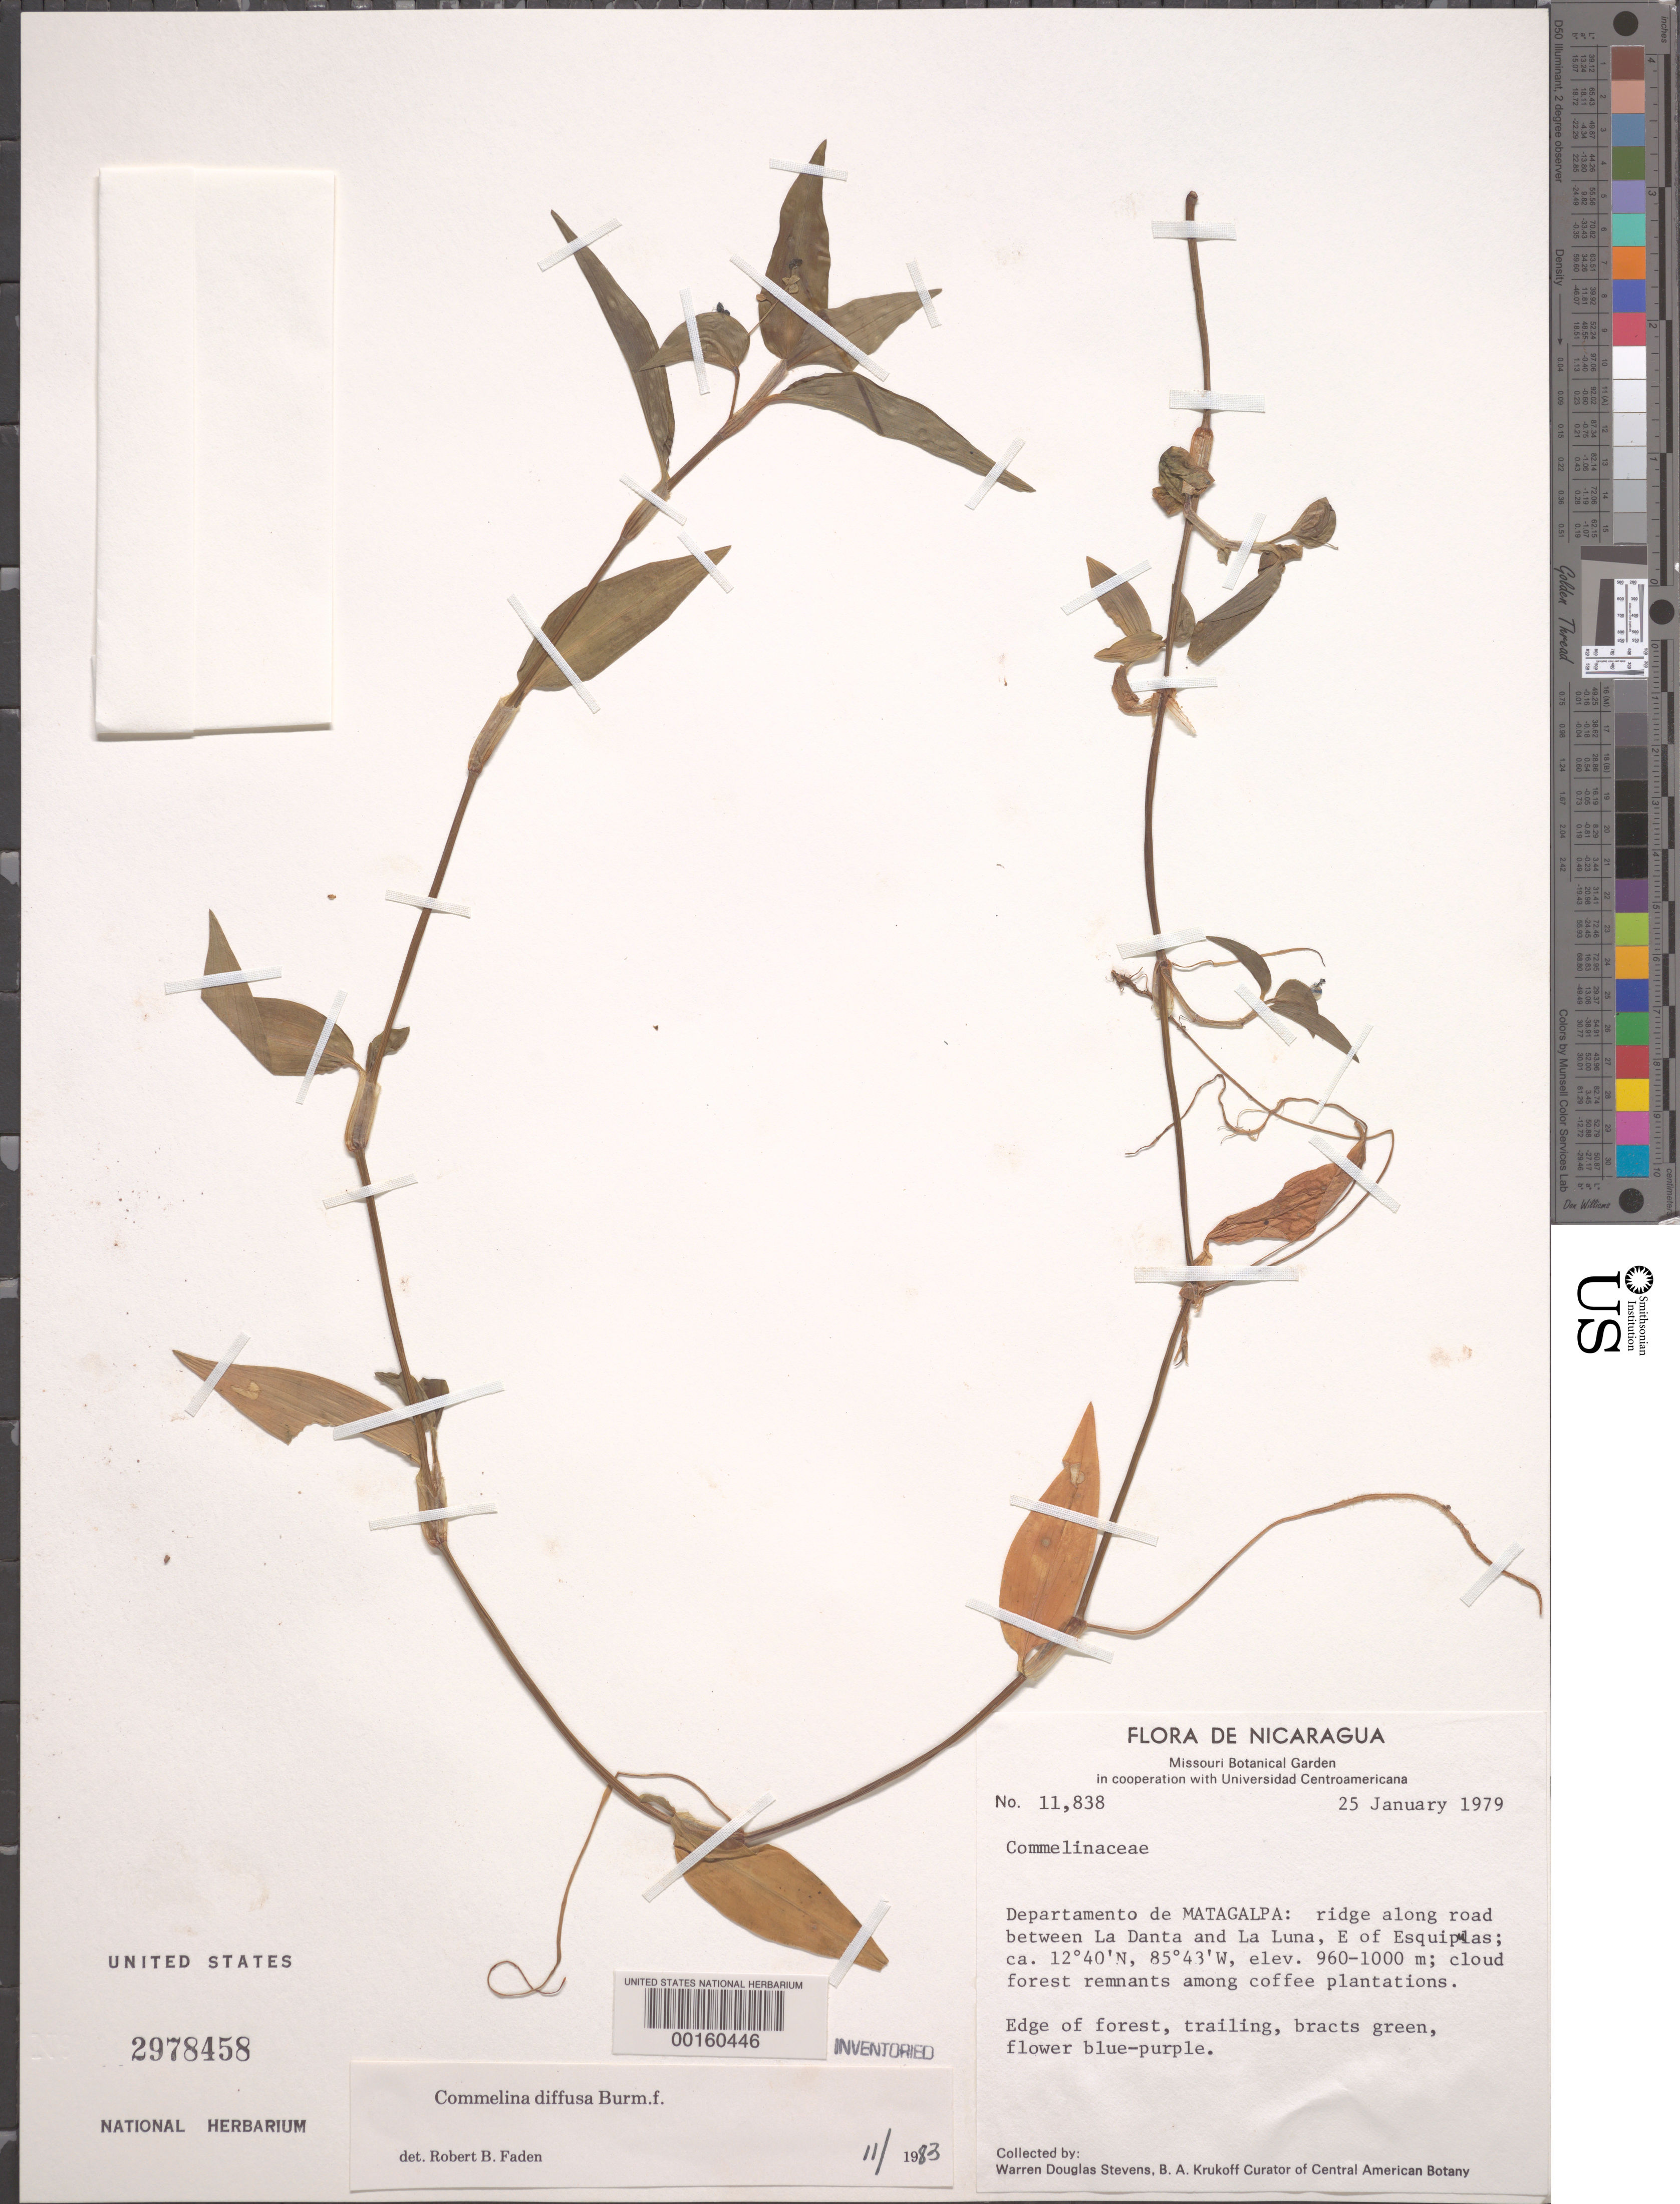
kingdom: Plantae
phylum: Tracheophyta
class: Liliopsida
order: Commelinales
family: Commelinaceae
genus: Commelina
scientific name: Commelina diffusa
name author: Burm. f.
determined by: Faden, Robert B., (US), Smithsonian Institution - National Museum of Natural History (UNITED STATES)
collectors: W. D. Stevens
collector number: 11838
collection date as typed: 25 Jan 1979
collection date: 1979-01-25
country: Nicaragua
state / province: Matagalpa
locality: Road between la danta and la luna, e of esquipulas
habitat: Forest edge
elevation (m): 960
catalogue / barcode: US 2978458